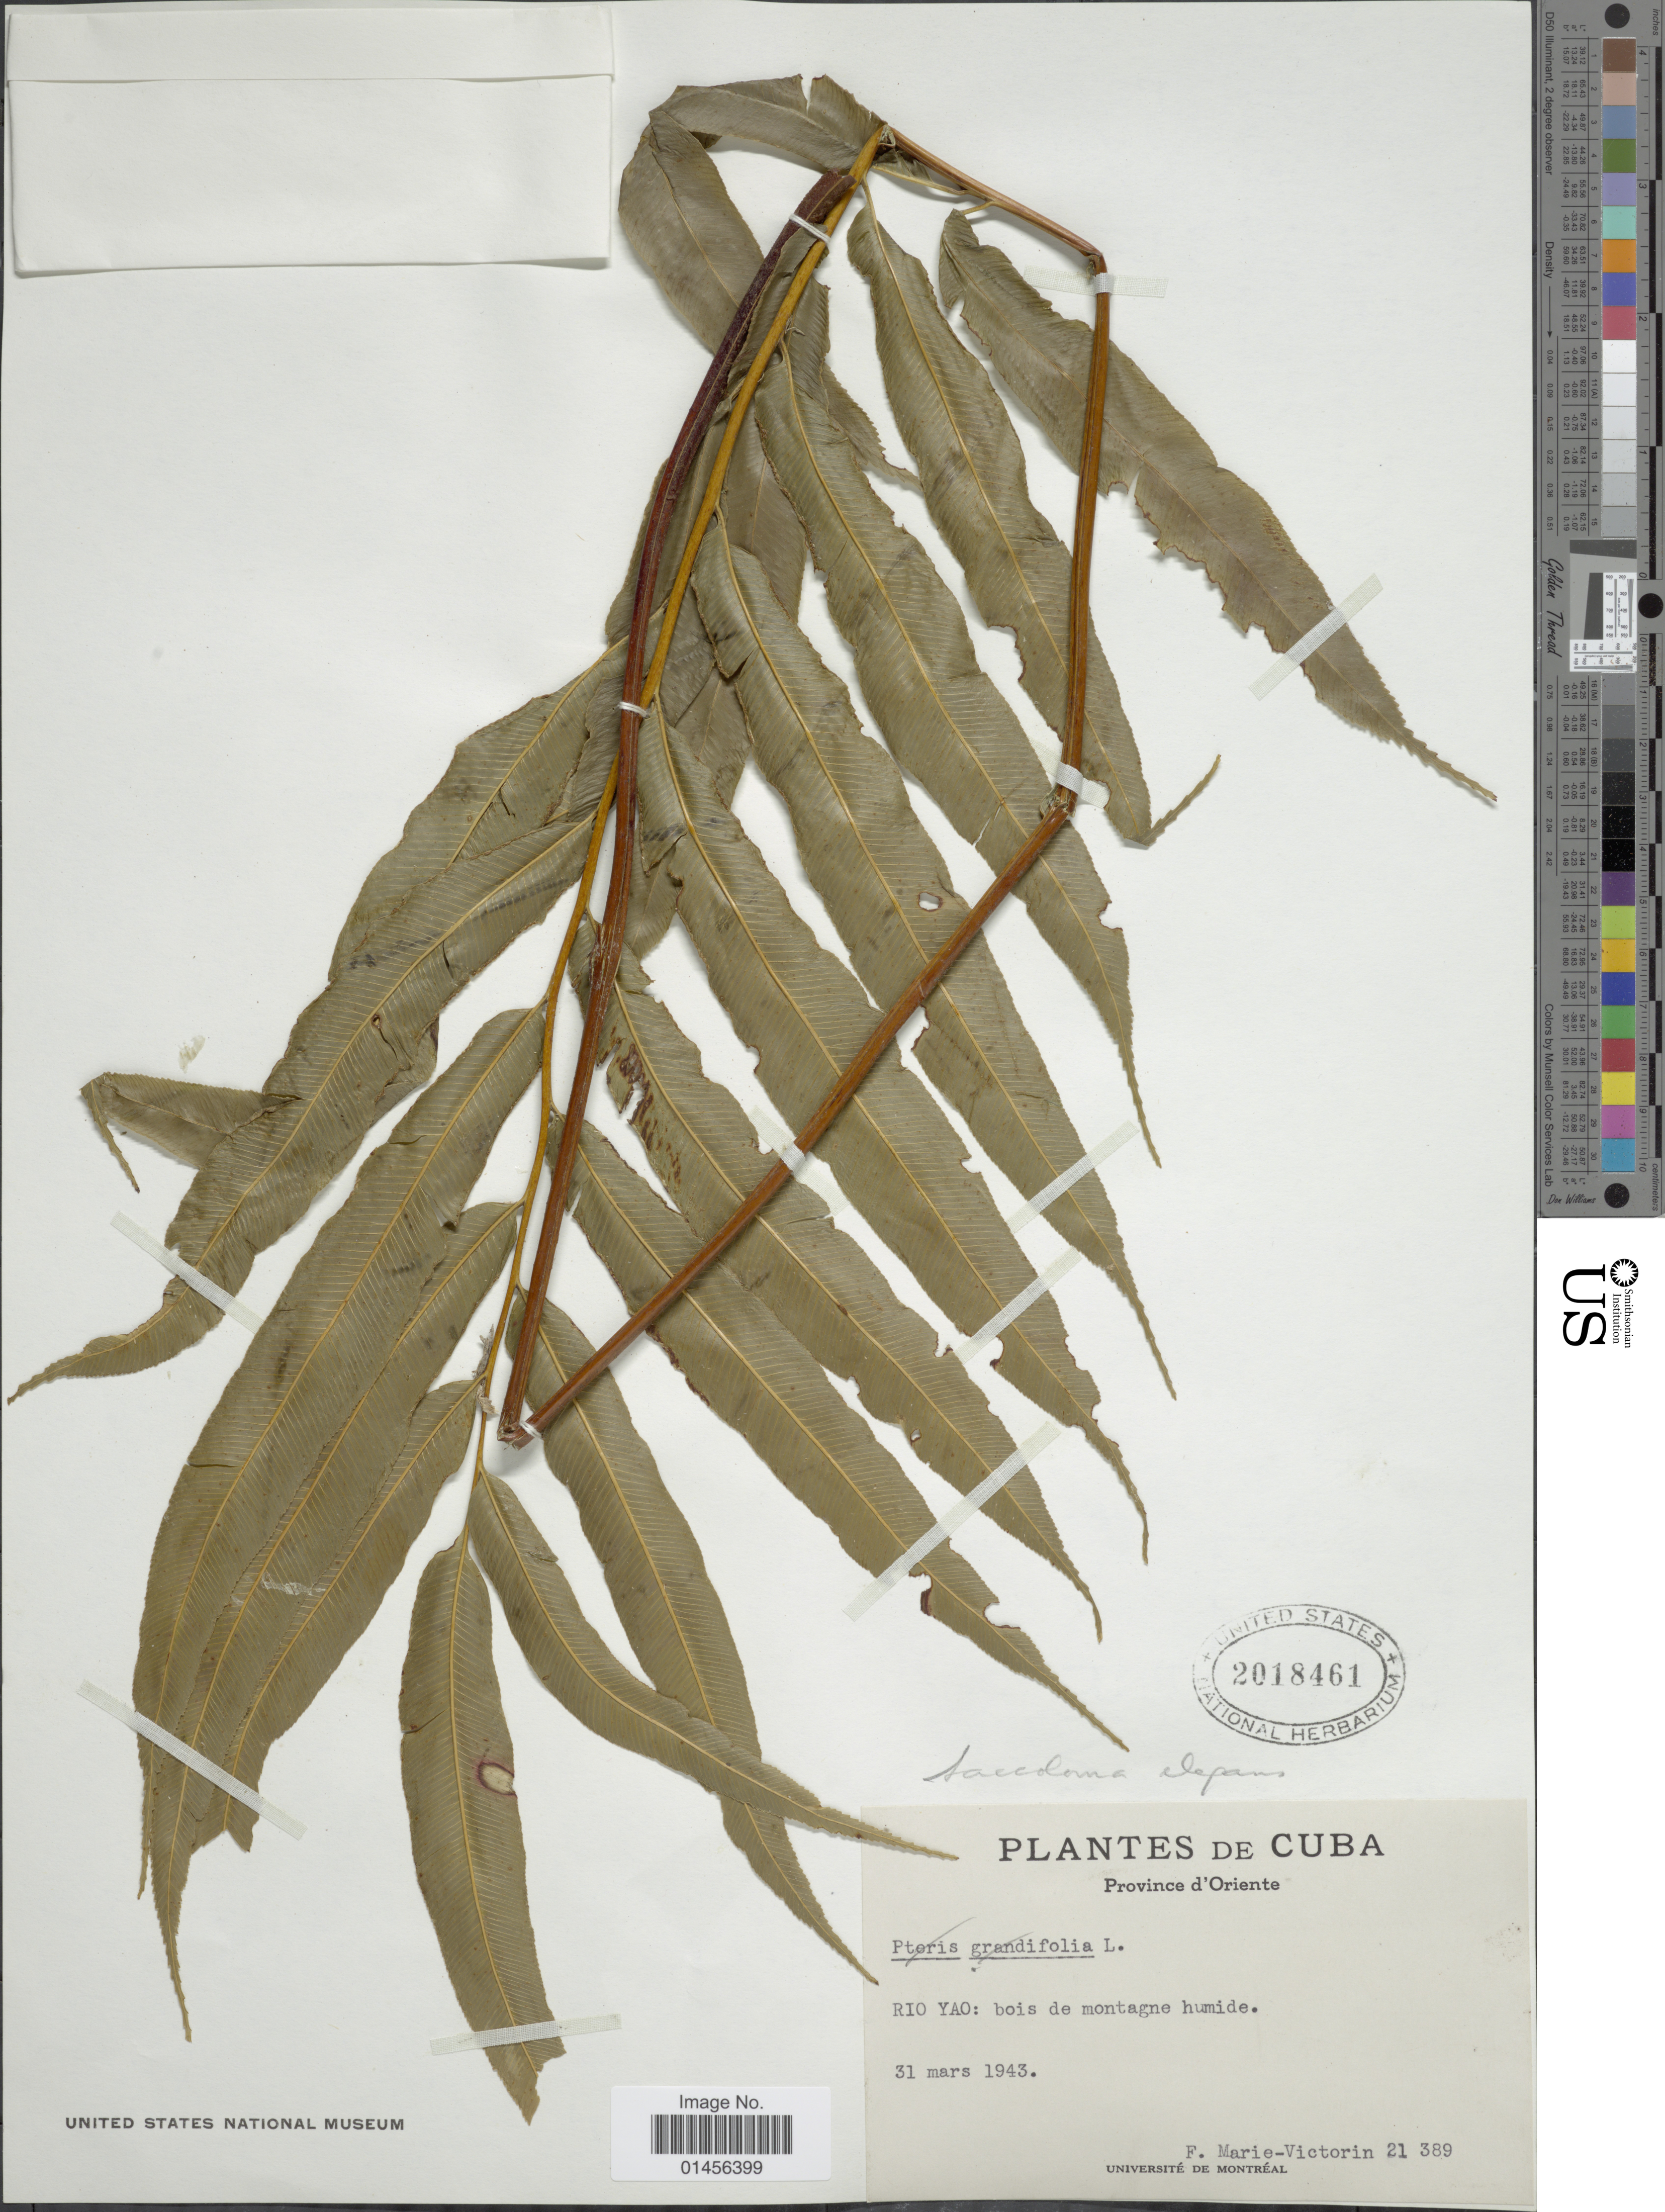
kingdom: Plantae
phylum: Tracheophyta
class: Polypodiopsida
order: Polypodiales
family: Saccolomataceae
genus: Saccoloma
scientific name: Saccoloma elegans subsp. chartaceum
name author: Cremers & K.U. Kramer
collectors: F. Marie-Victorin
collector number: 21389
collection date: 1943-03-31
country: Cuba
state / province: Oriente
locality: Rio Yao: bois de montagne humide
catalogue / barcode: US 2018461